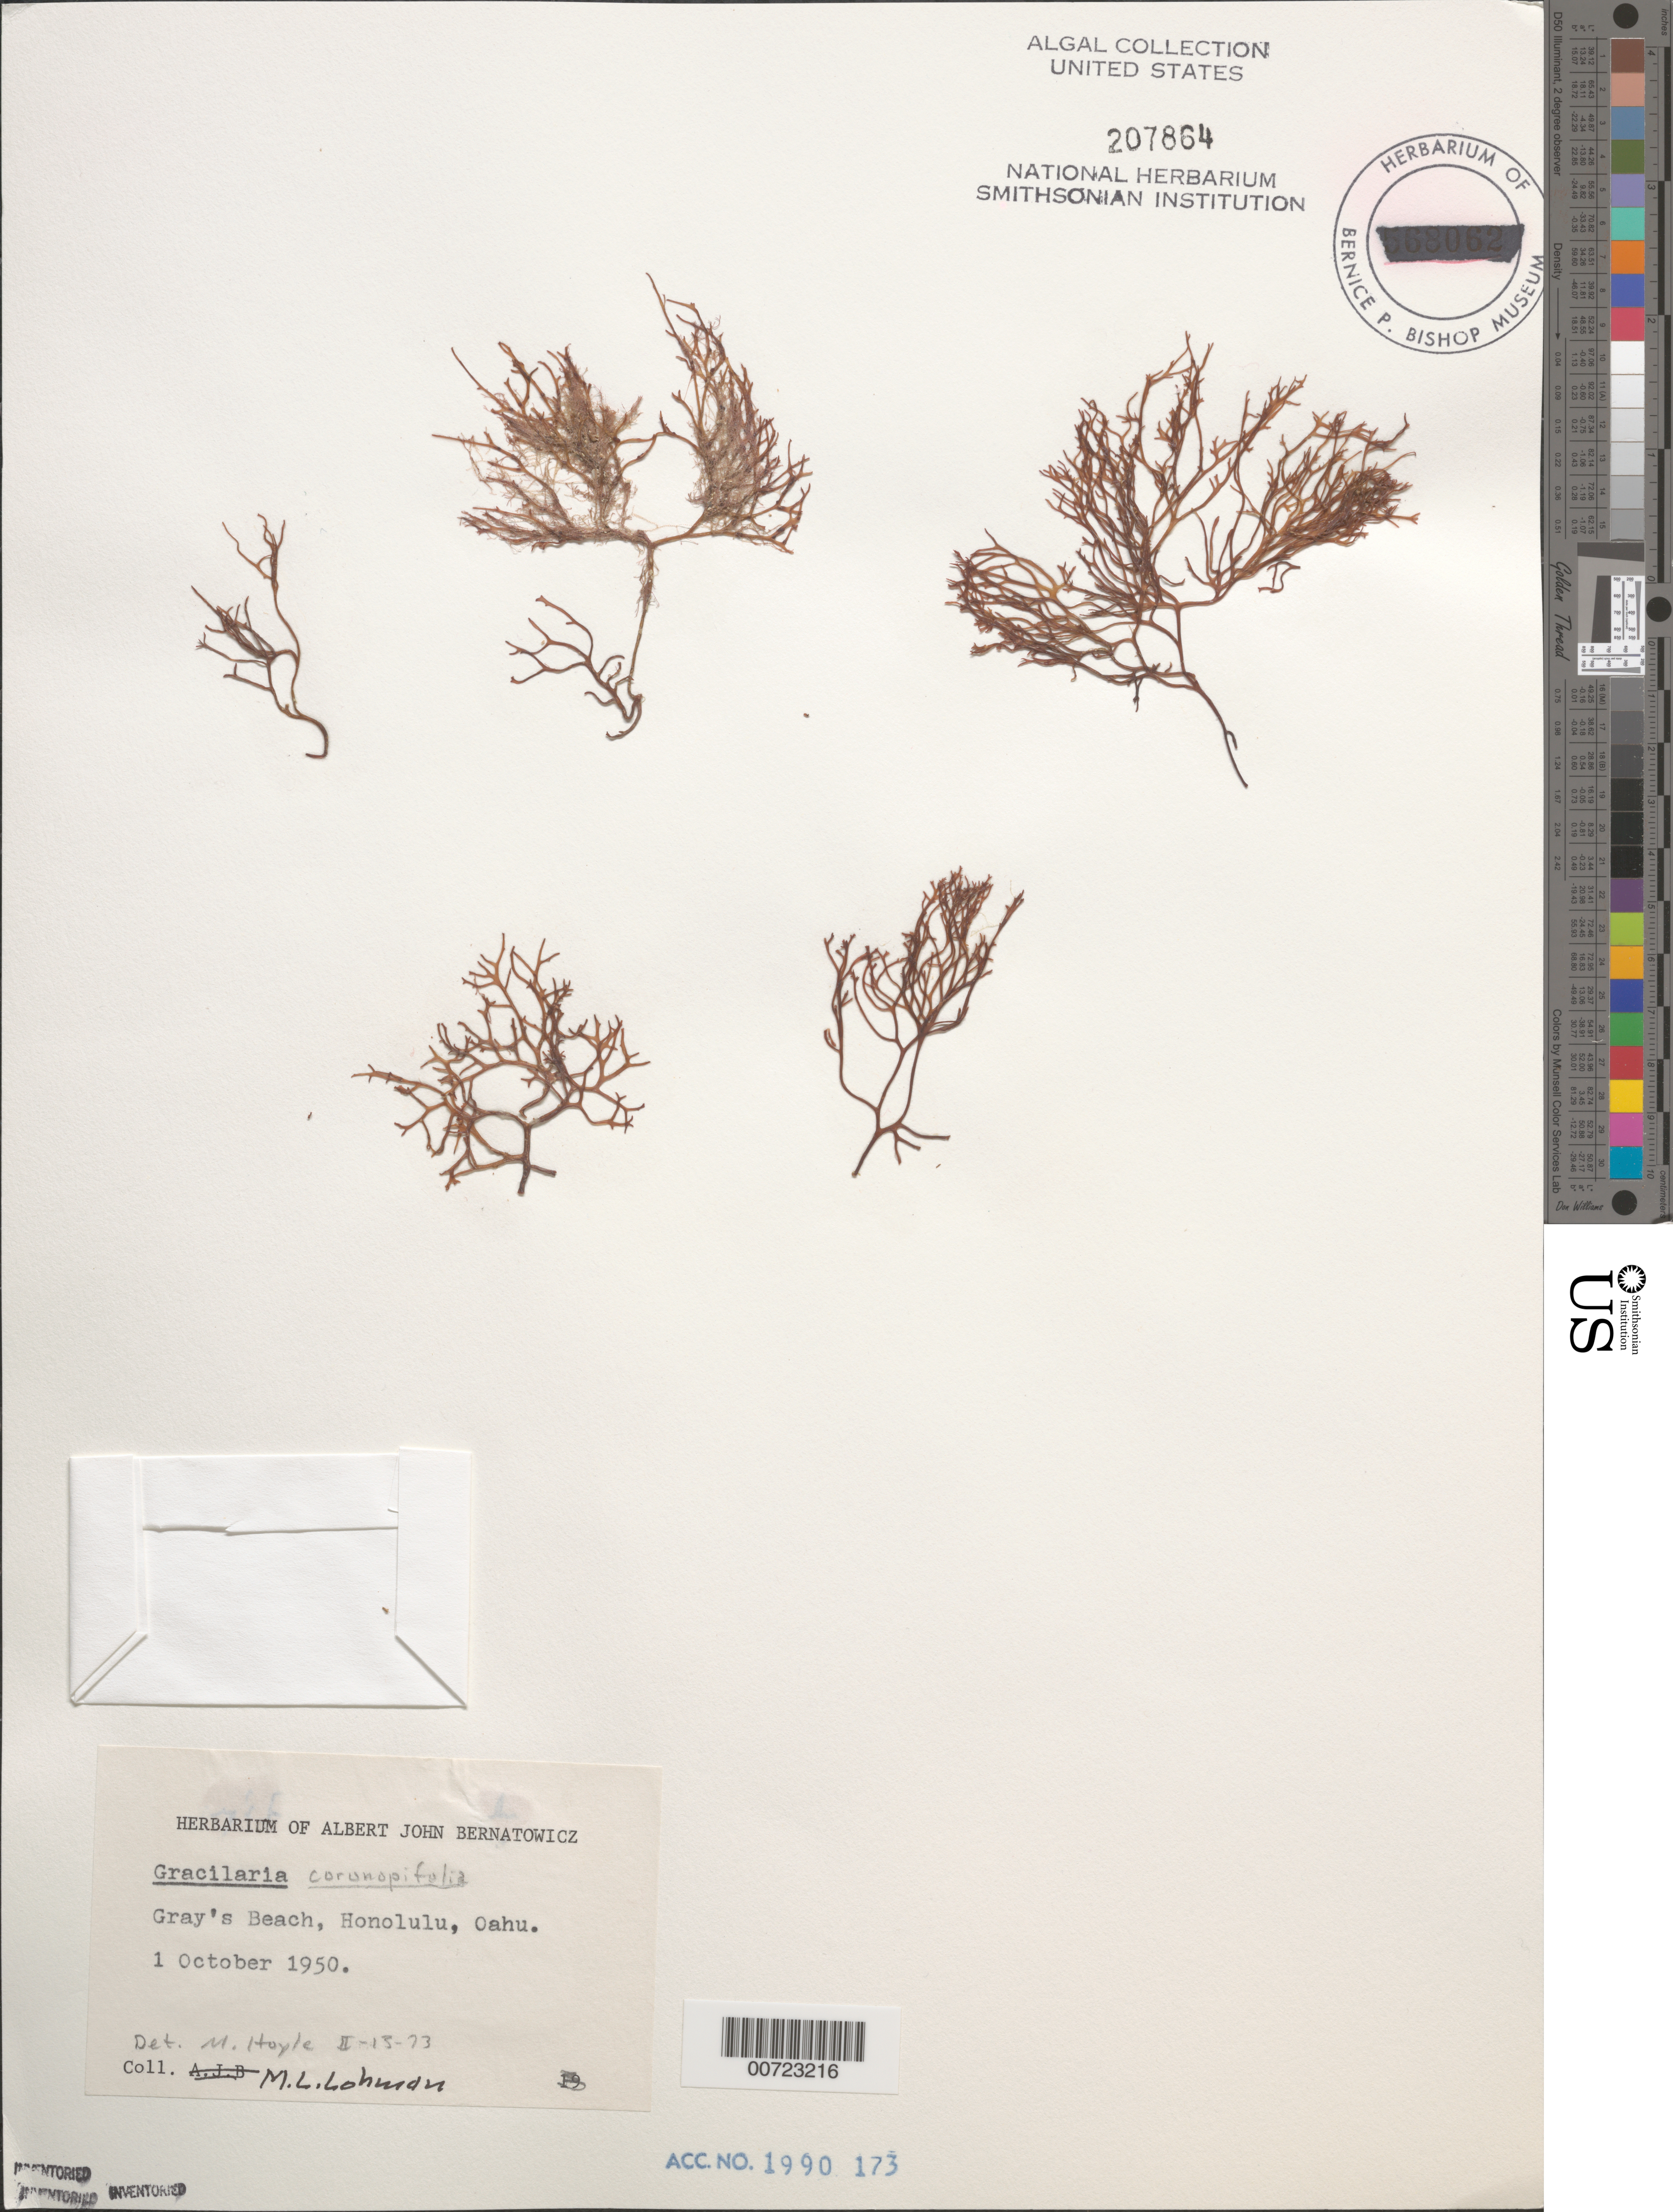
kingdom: Plantae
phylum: Rhodophyta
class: Florideophyceae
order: Gracilariales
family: Gracilariaceae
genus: Gracilaria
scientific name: Gracilaria coronopifolia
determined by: Hoyle, Mitchell D.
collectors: M. Lohman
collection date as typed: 01 Oct 1950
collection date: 1950-10-01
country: United States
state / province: Hawaii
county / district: Honolulu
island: Oahu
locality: Honolulu, Gray's Beach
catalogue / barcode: US 207864